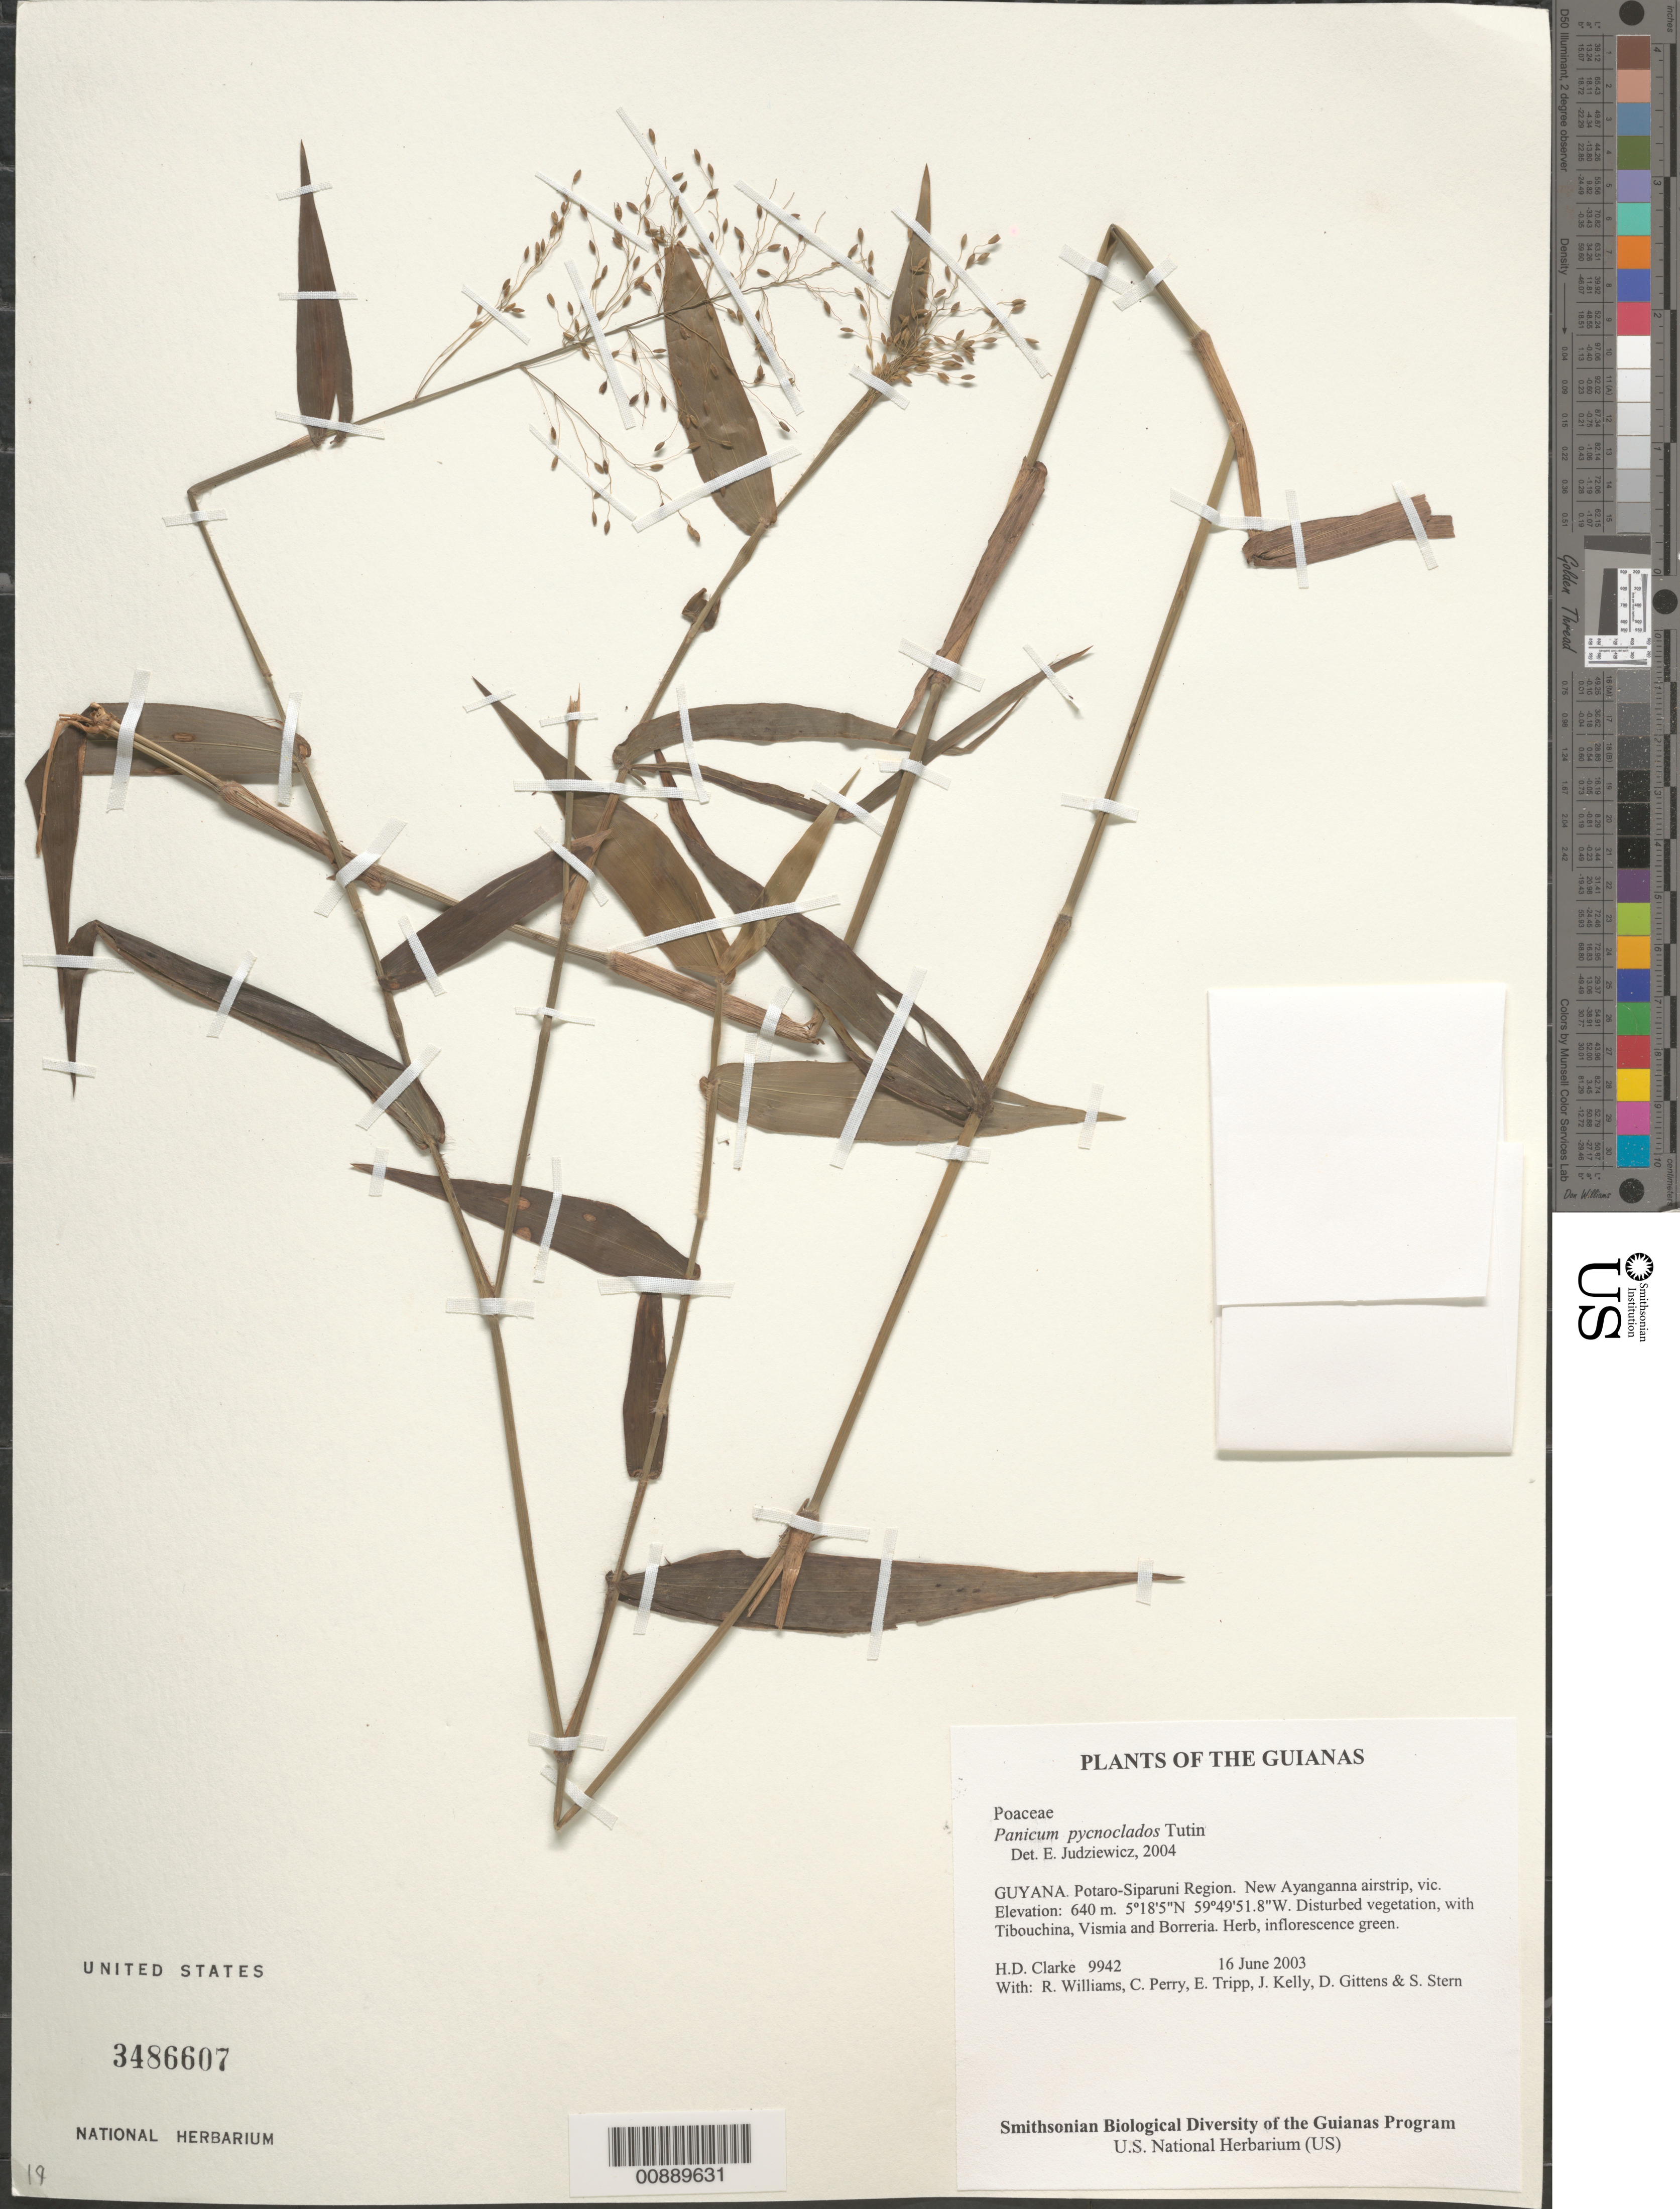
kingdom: Plantae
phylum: Tracheophyta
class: Liliopsida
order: Poales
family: Poaceae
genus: Panicum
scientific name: Panicum pycnoclados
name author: Tutin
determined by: Judziewicz, E. J.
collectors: H. D. Clarke, R. Williams, C. Perry, E. Tripp, J. Kelly, D. Gittens & S. R. Stern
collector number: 9942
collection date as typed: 16 June 2003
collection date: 2003-06-16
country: Guyana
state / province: Potaro-Siparuni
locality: New Ayanganna airstrip, vic.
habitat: Disturbed vegetation, with Tibouchina, Vismia and Borreria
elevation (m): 640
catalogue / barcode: US 3486607